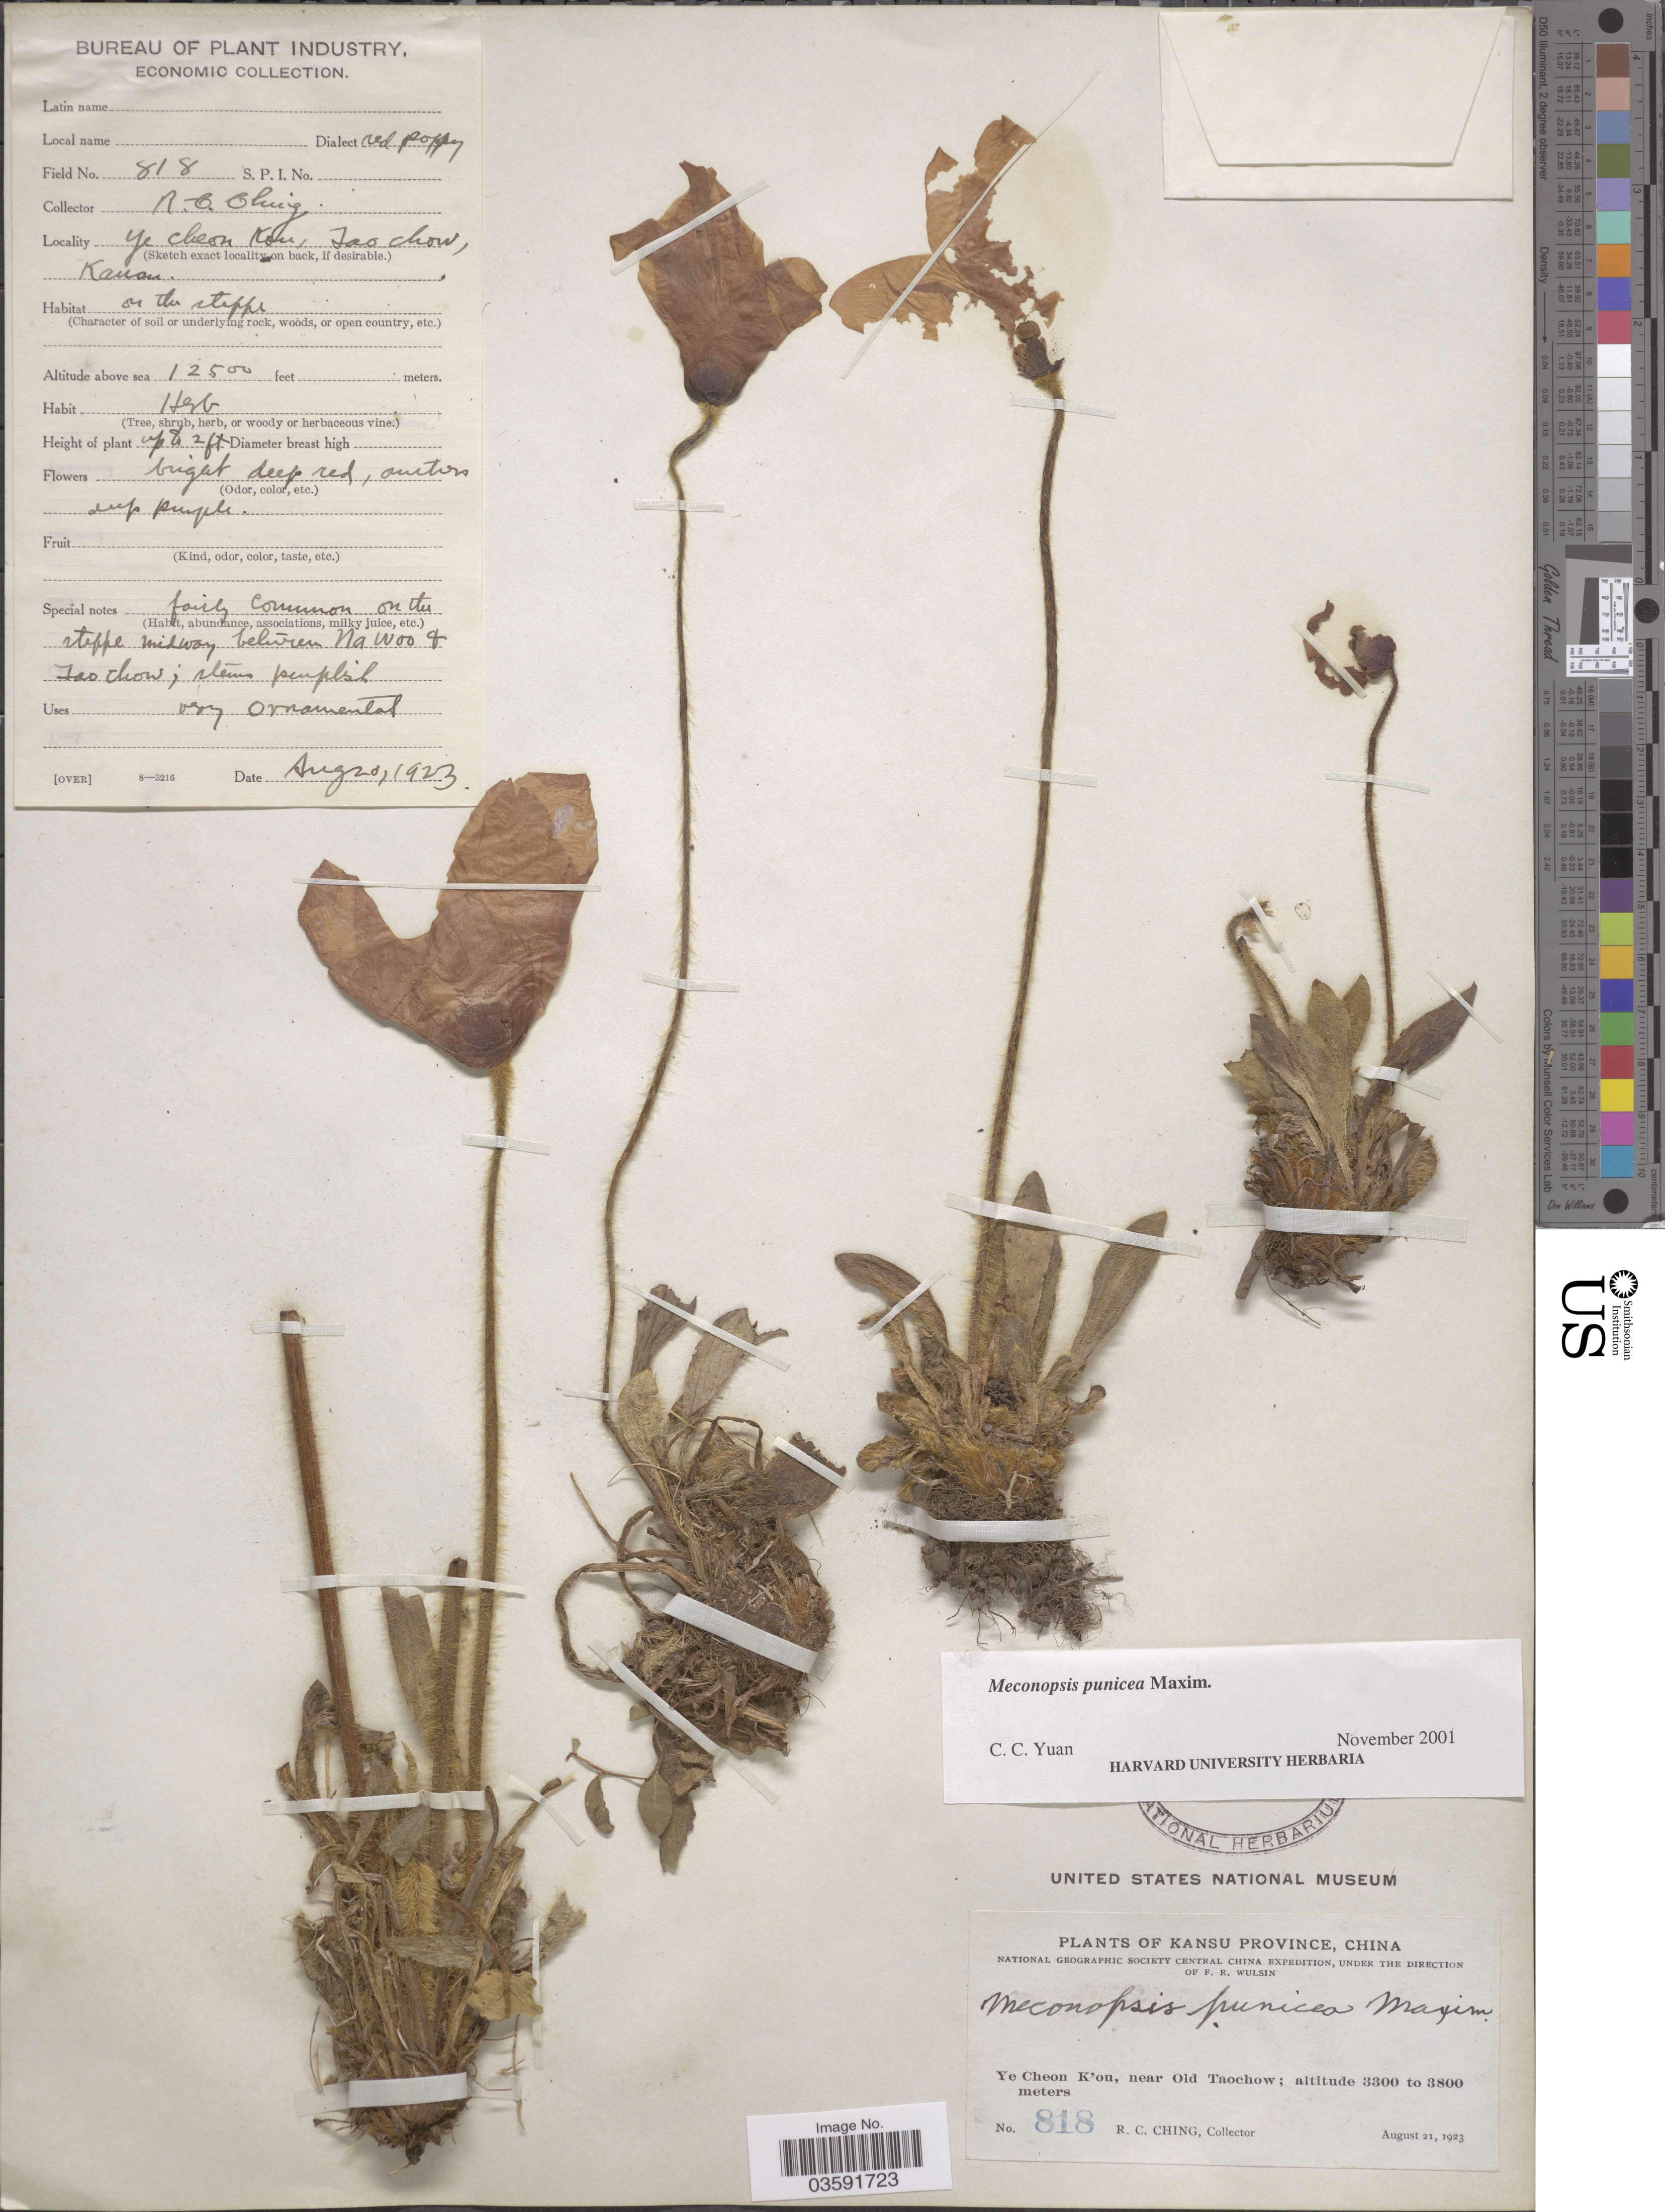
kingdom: Plantae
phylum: Tracheophyta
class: Magnoliopsida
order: Ranunculales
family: Papaveraceae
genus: Meconopsis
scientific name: Meconopsis punicea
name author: Maxim.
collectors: R. C. Ching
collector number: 818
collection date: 1923-08-21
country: China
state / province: Gansu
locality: Kansu Province. Ye Cheon K'ou, near Old Taochow.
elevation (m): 3810